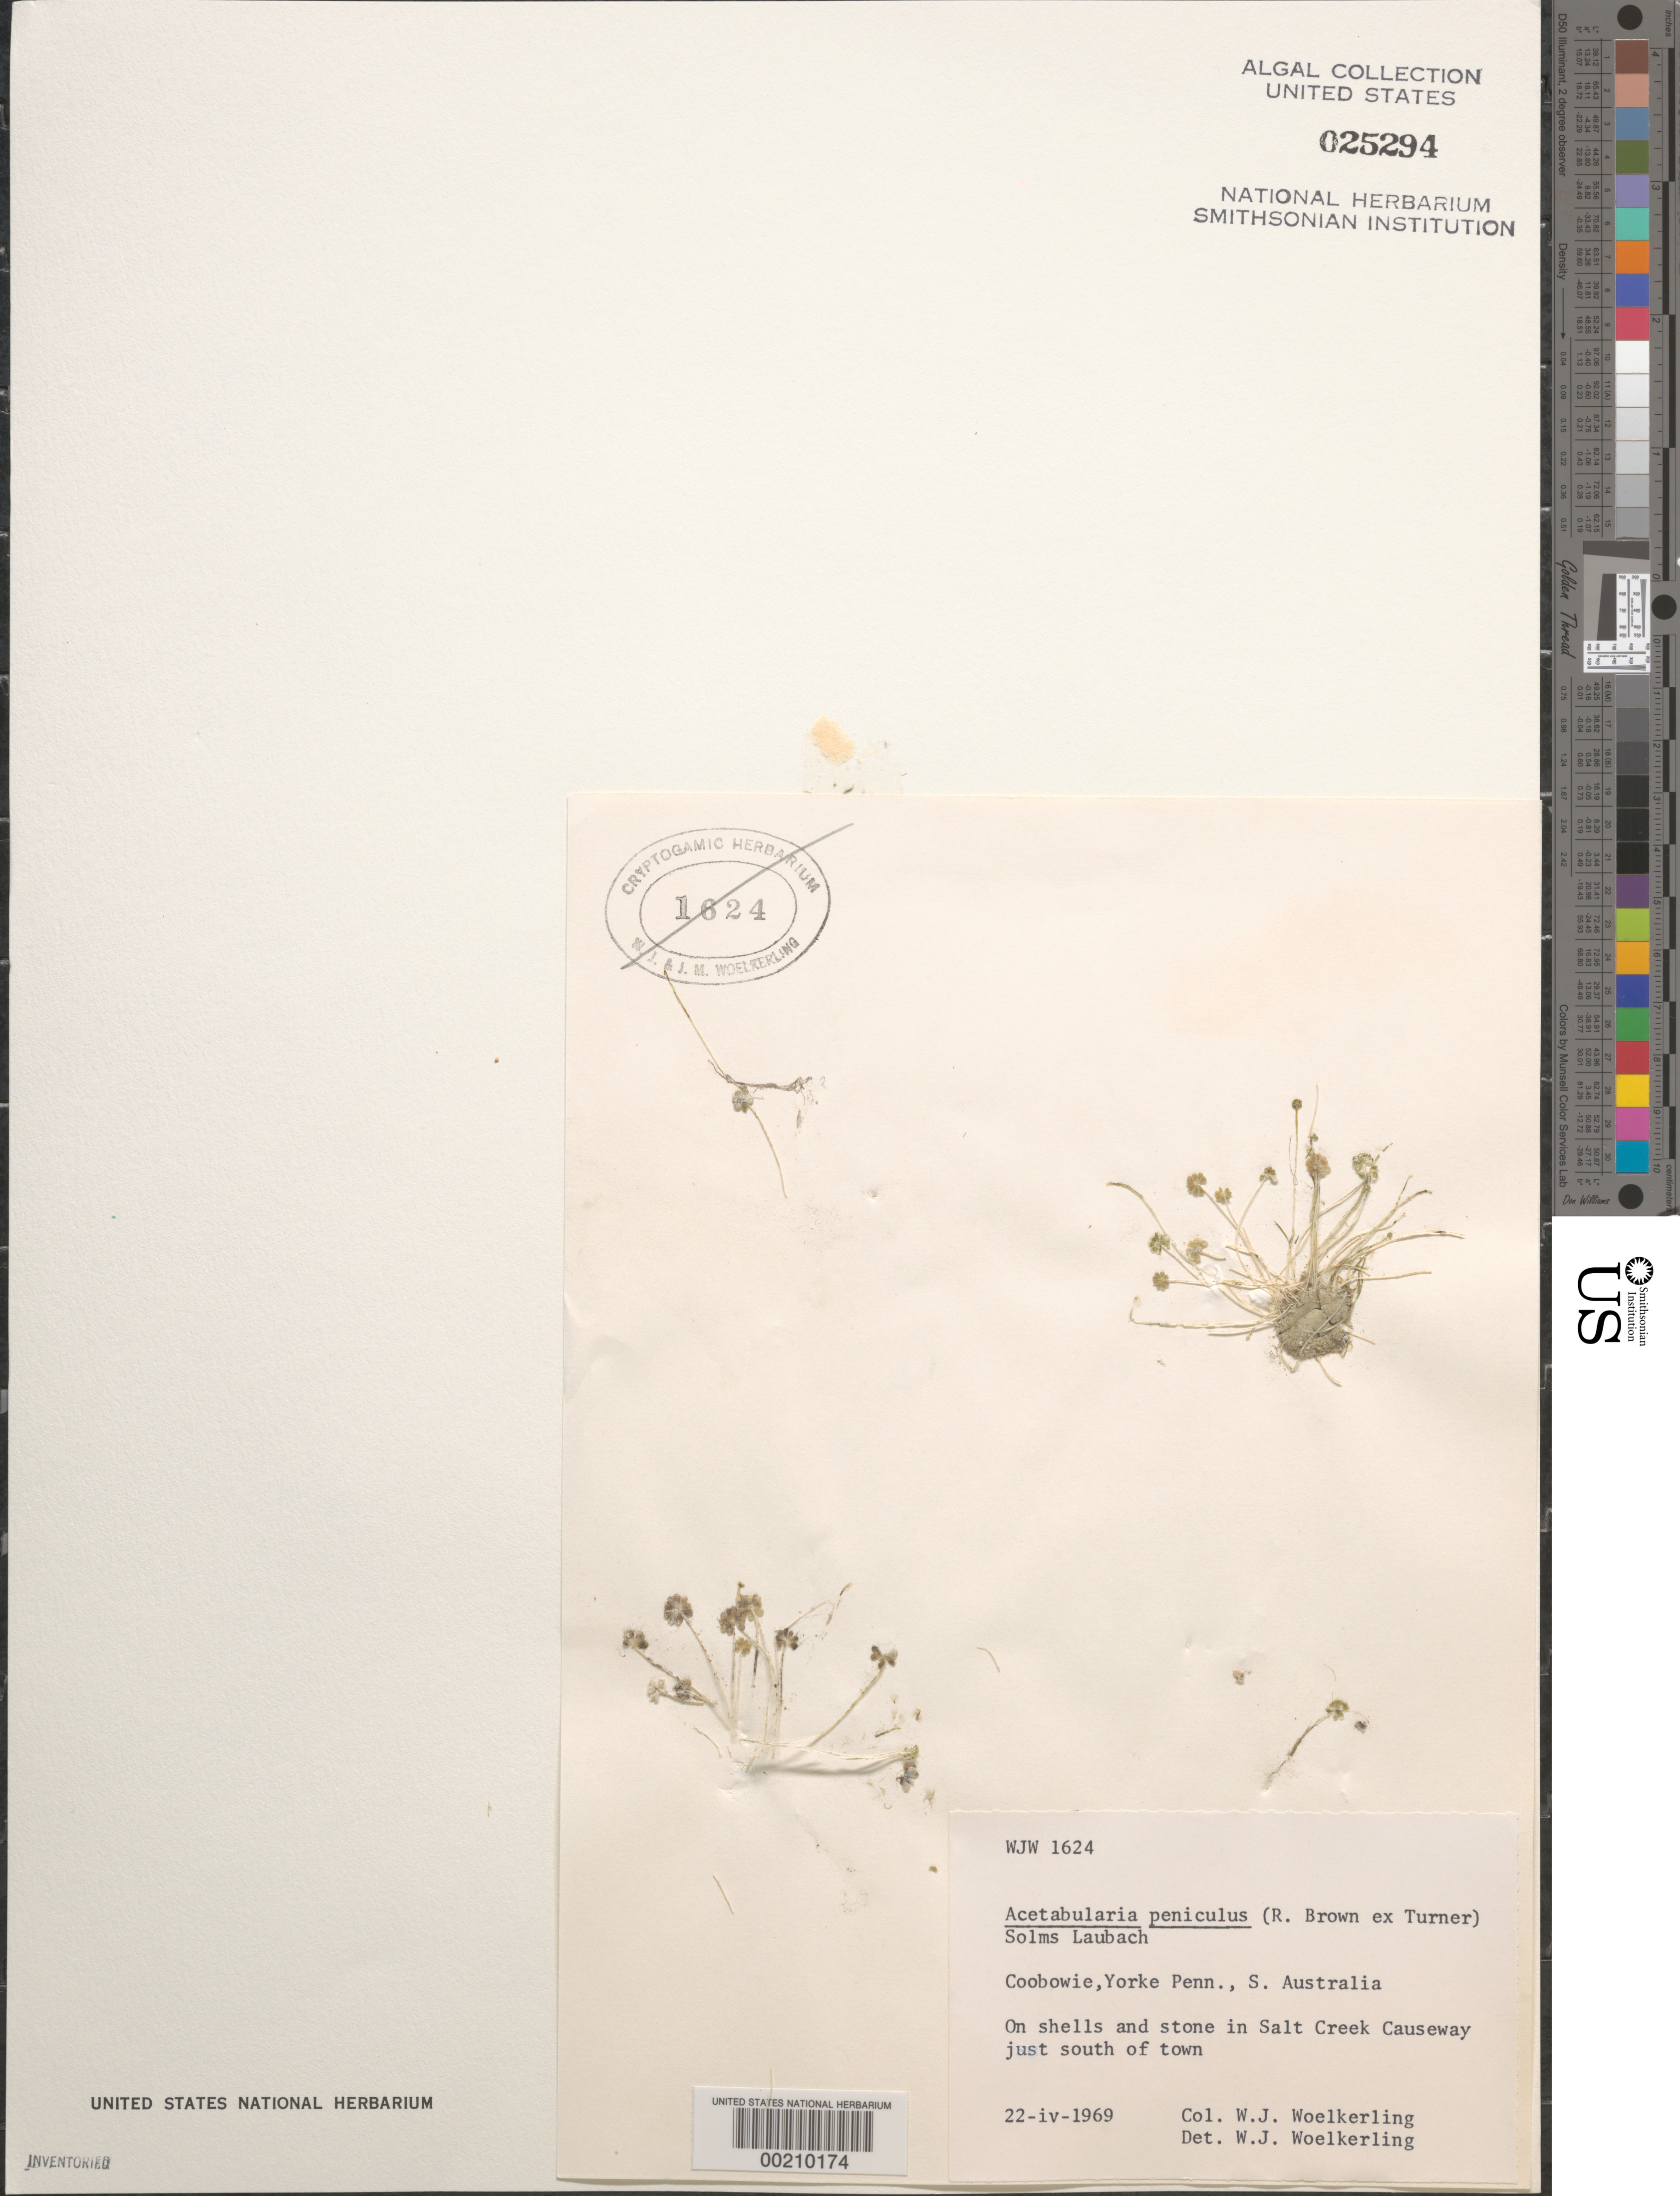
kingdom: Plantae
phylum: Chlorophyta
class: Ulvophyceae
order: Dasycladales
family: Polyphysaceae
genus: Acetabularia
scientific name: Acetabularia peniculus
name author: (R. Br. ex Turner) Solms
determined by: Woelkerling, W. J.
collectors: W. Woelkerling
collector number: WJW 1624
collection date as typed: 22 Apr 1969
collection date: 1969-04-22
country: Australia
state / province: South Australia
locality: Coobowie, salt creek causeway, yorke peninsula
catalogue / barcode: US 25294